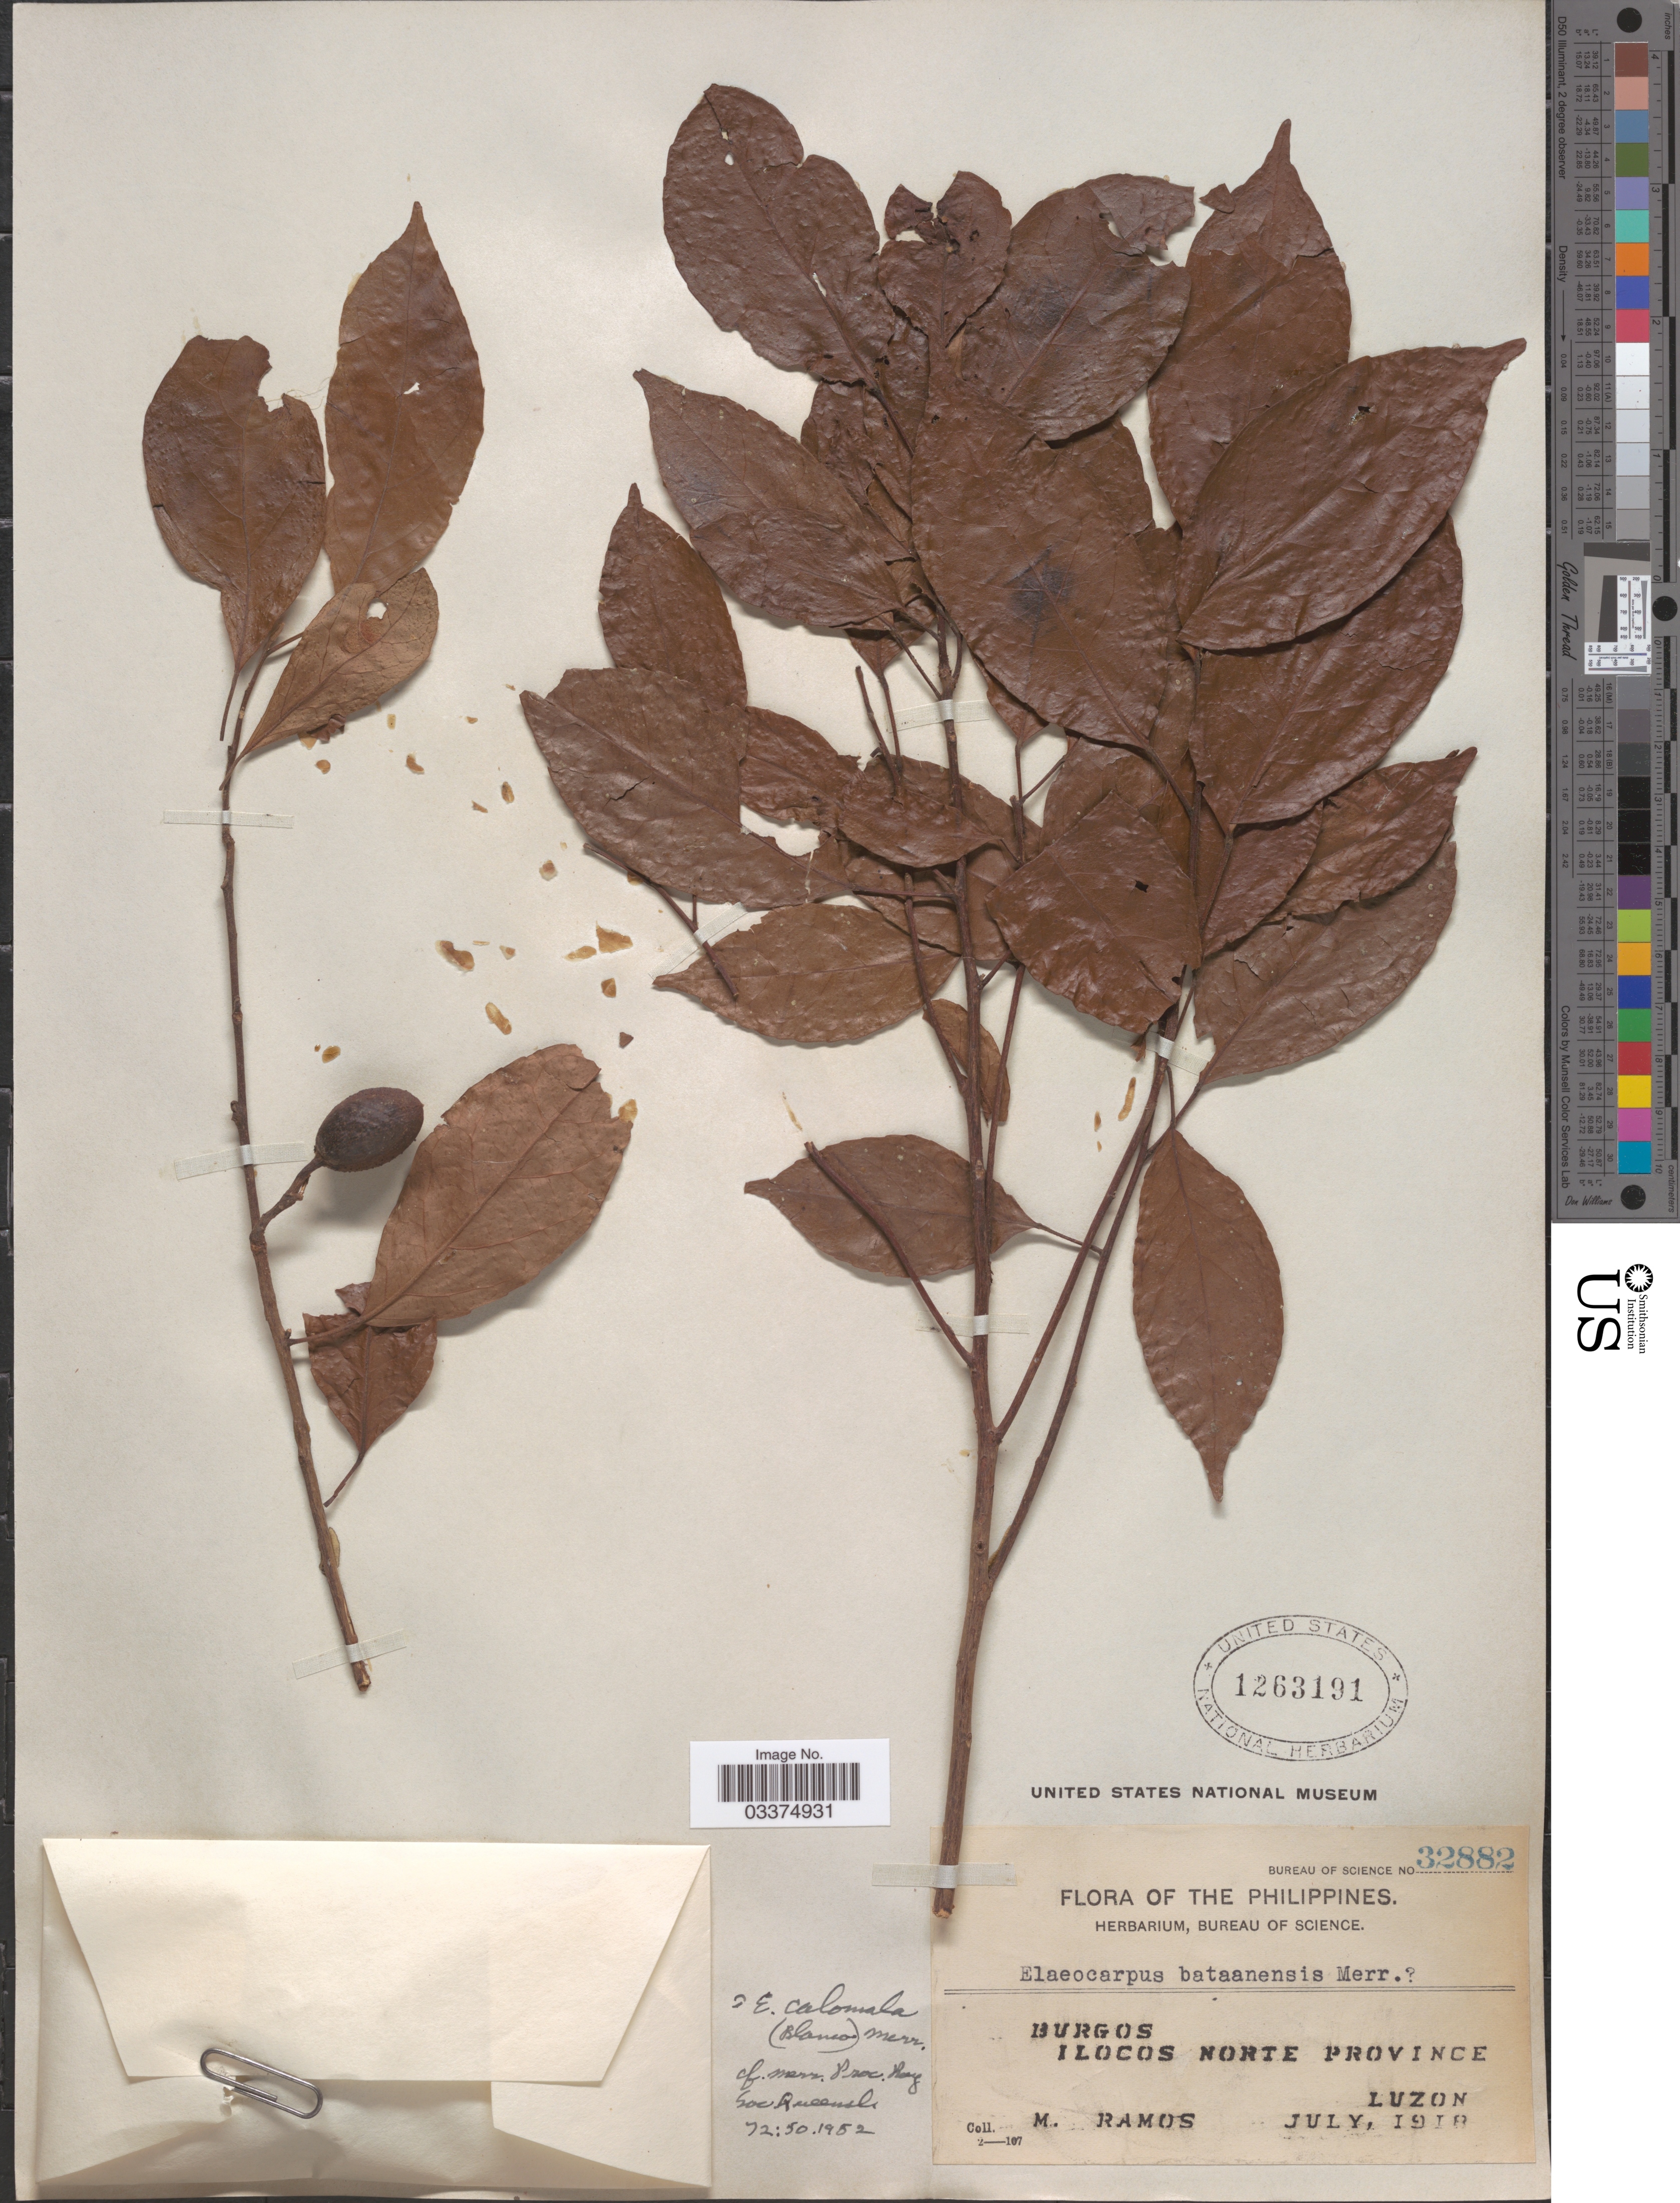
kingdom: Plantae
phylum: Tracheophyta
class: Magnoliopsida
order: Oxalidales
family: Elaeocarpaceae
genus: Elaeocarpus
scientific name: Elaeocarpus calomala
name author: (Blanco) Merr.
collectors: M. Ramos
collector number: Bureau of Science 32882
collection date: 1918-07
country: Philippines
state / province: Ilocos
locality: Burgos, Ilocos Norte Province.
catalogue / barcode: US 1263191